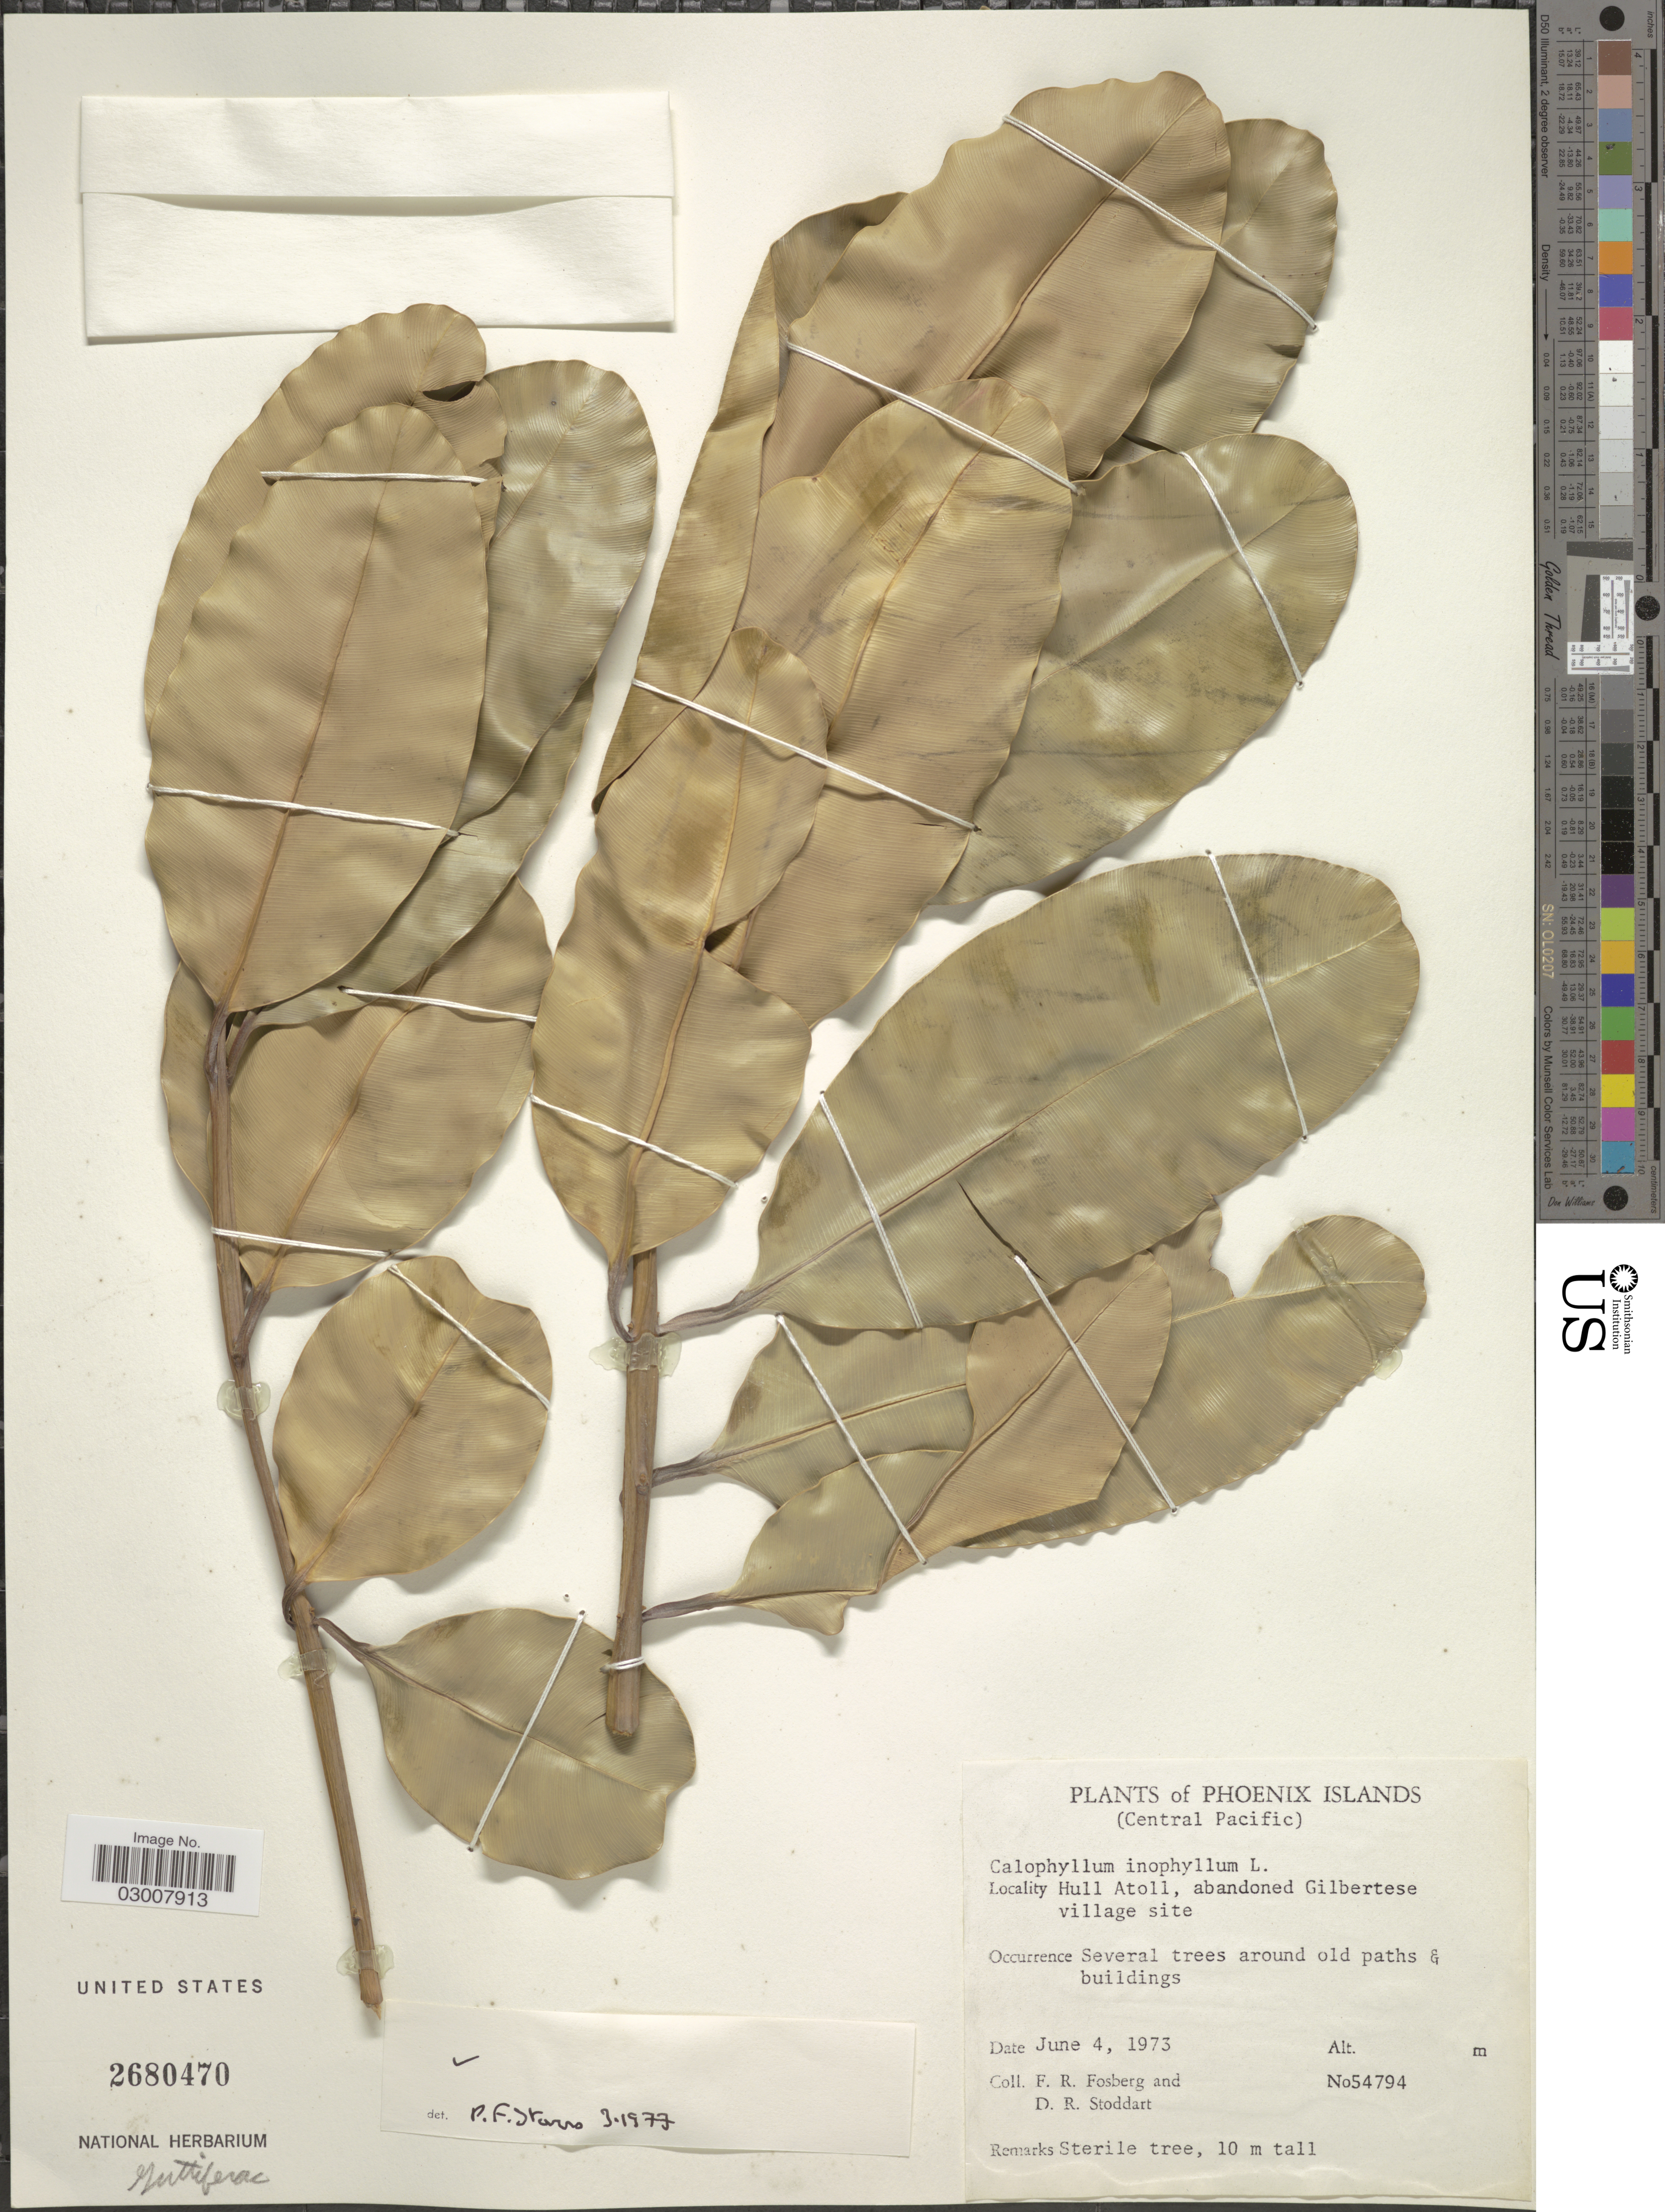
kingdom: Plantae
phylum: Tracheophyta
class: Magnoliopsida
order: Malpighiales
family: Calophyllaceae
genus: Calophyllum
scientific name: Calophyllum inophyllum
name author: L.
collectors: F. R. Fosberg & D. R. Stoddart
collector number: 54794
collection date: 1973-06-04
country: Kiribati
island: Orona [Hull] Atoll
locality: Phoenix Islands (Central Pacific). Hull Atoll, abandoned Gilbertese village site.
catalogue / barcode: US 2680470